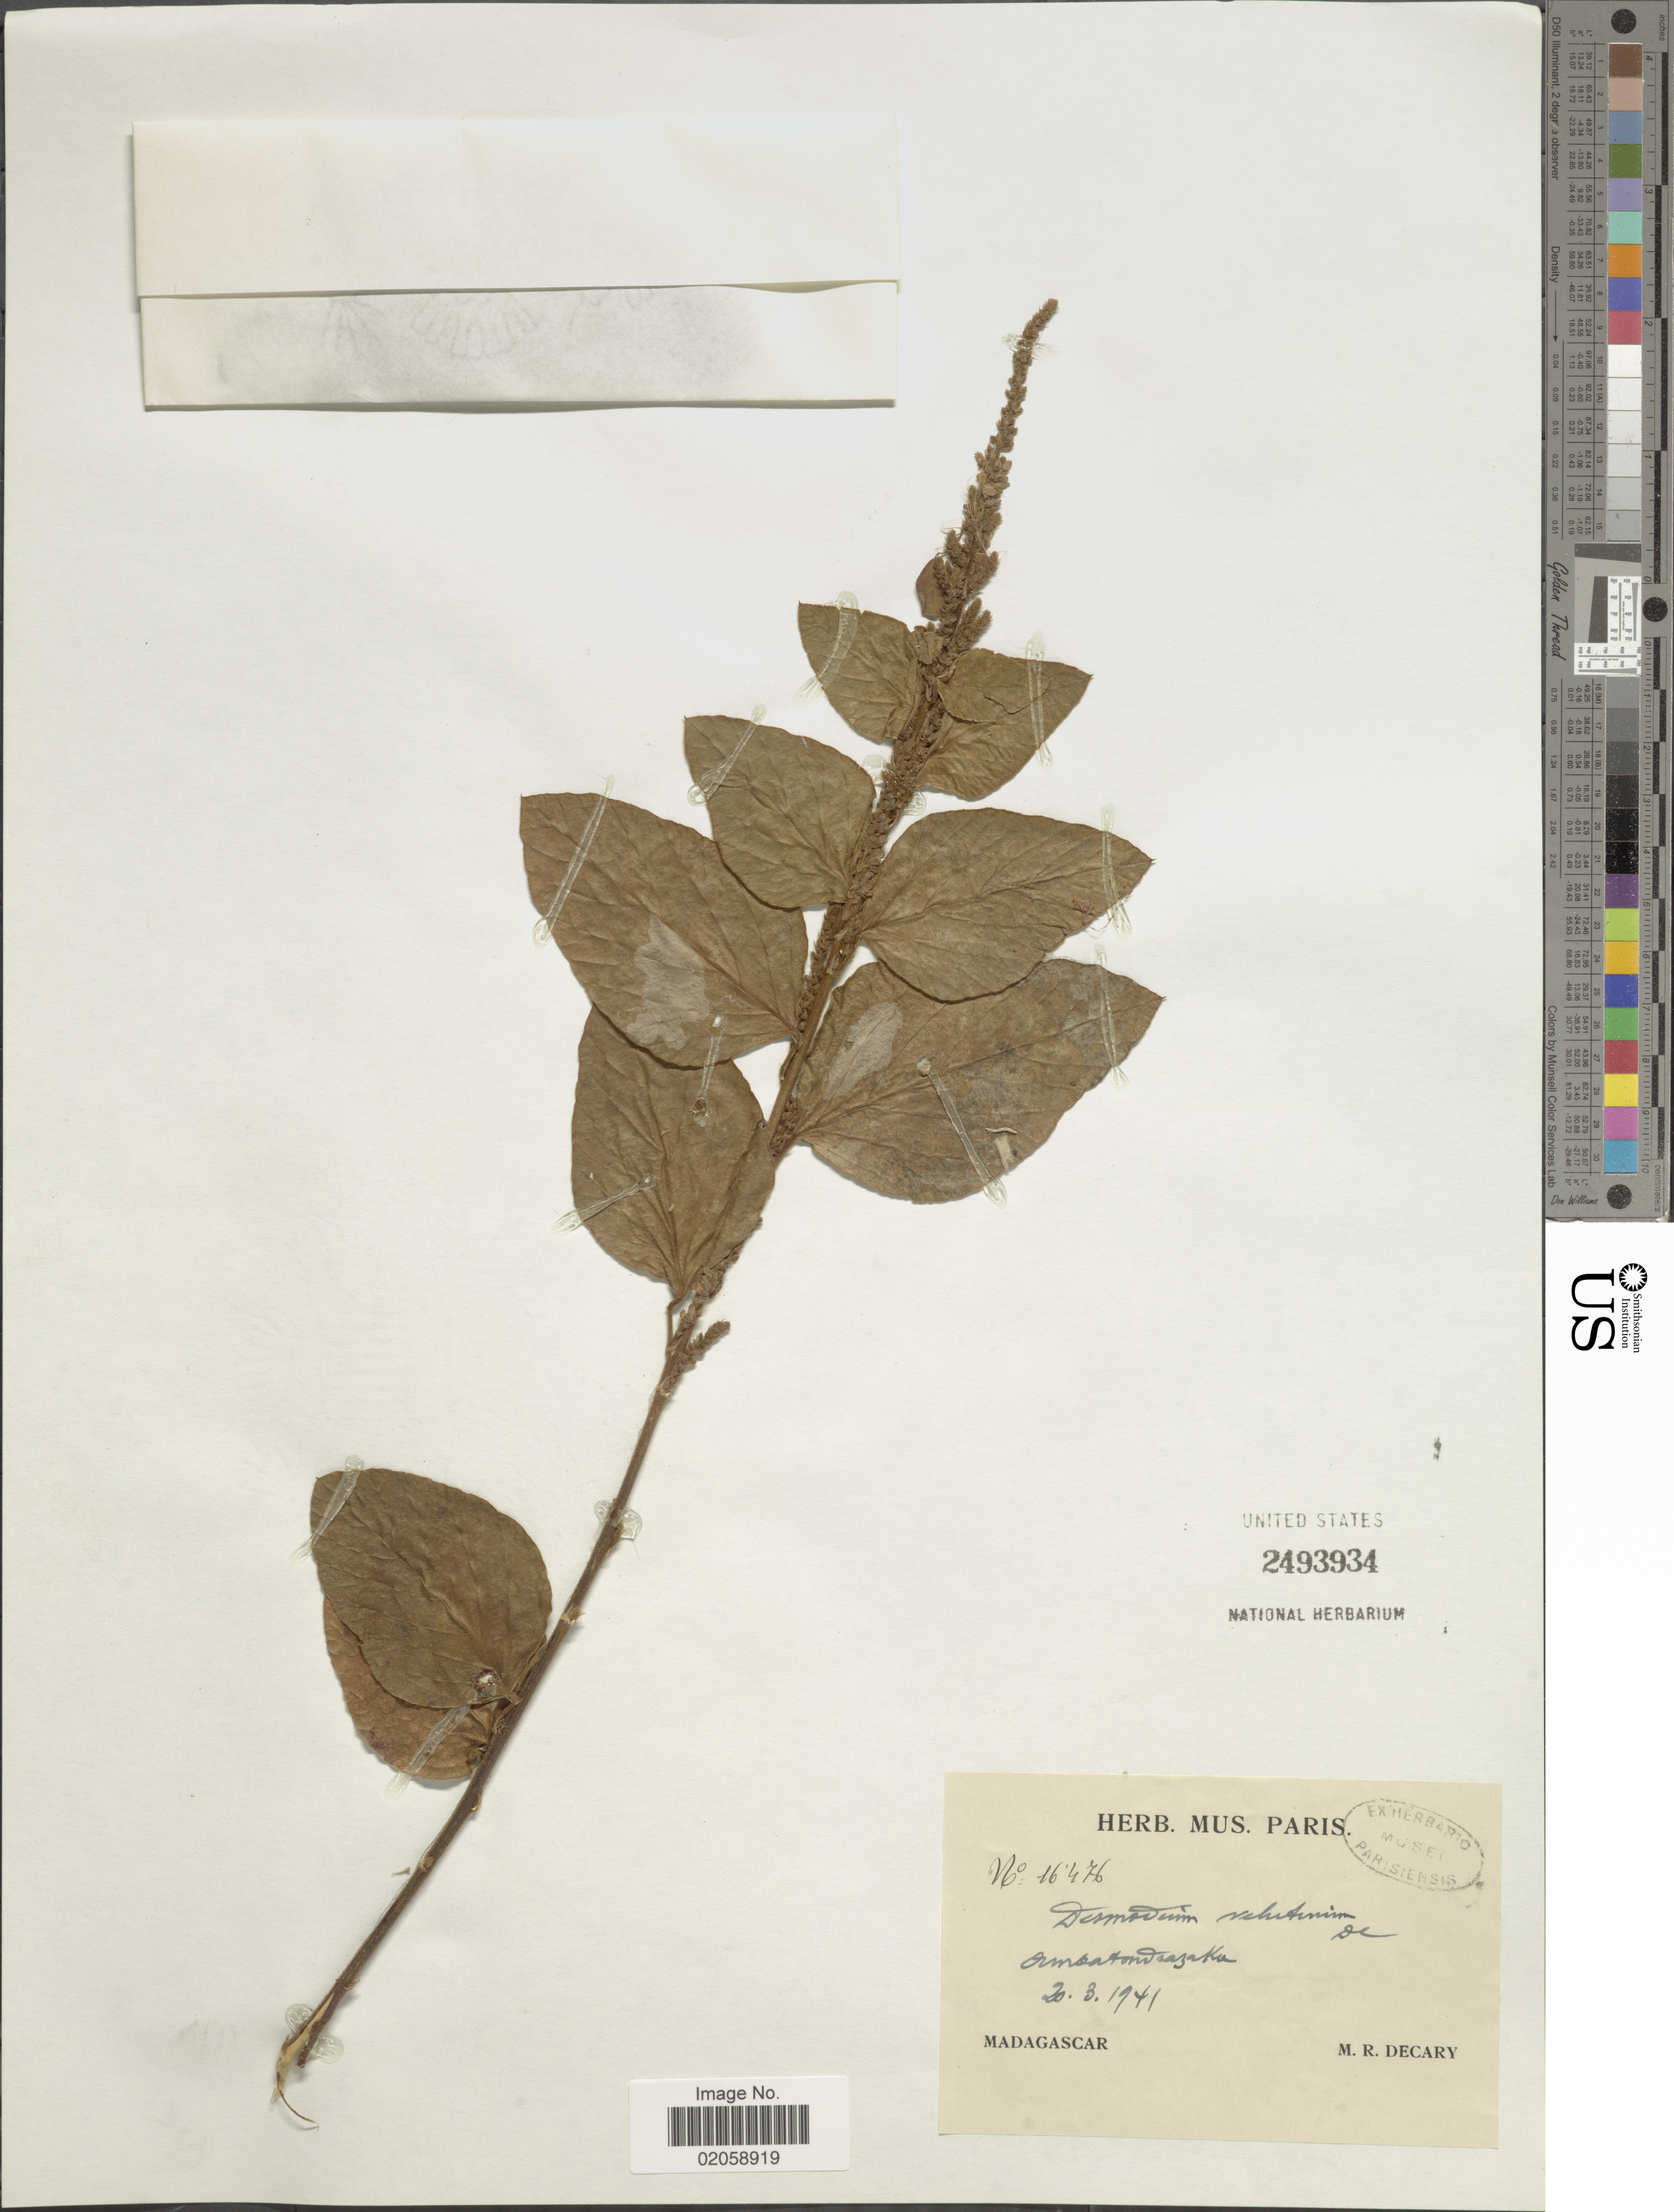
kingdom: Plantae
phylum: Tracheophyta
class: Magnoliopsida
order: Fabales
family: Fabaceae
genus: Polhillides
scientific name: Polhillides velutina subsp. velutina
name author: (Willd.) H. Ohashi & K. Ohashi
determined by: Strong, Mark T., (BOT), Smithsonian Institution - National Museum of Natural History (UNITED STATES)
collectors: R. Decary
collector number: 16476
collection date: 1941-03-20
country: Madagascar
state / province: Alaotra Mangoro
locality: Ambatondrazaka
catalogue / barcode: US 2493934